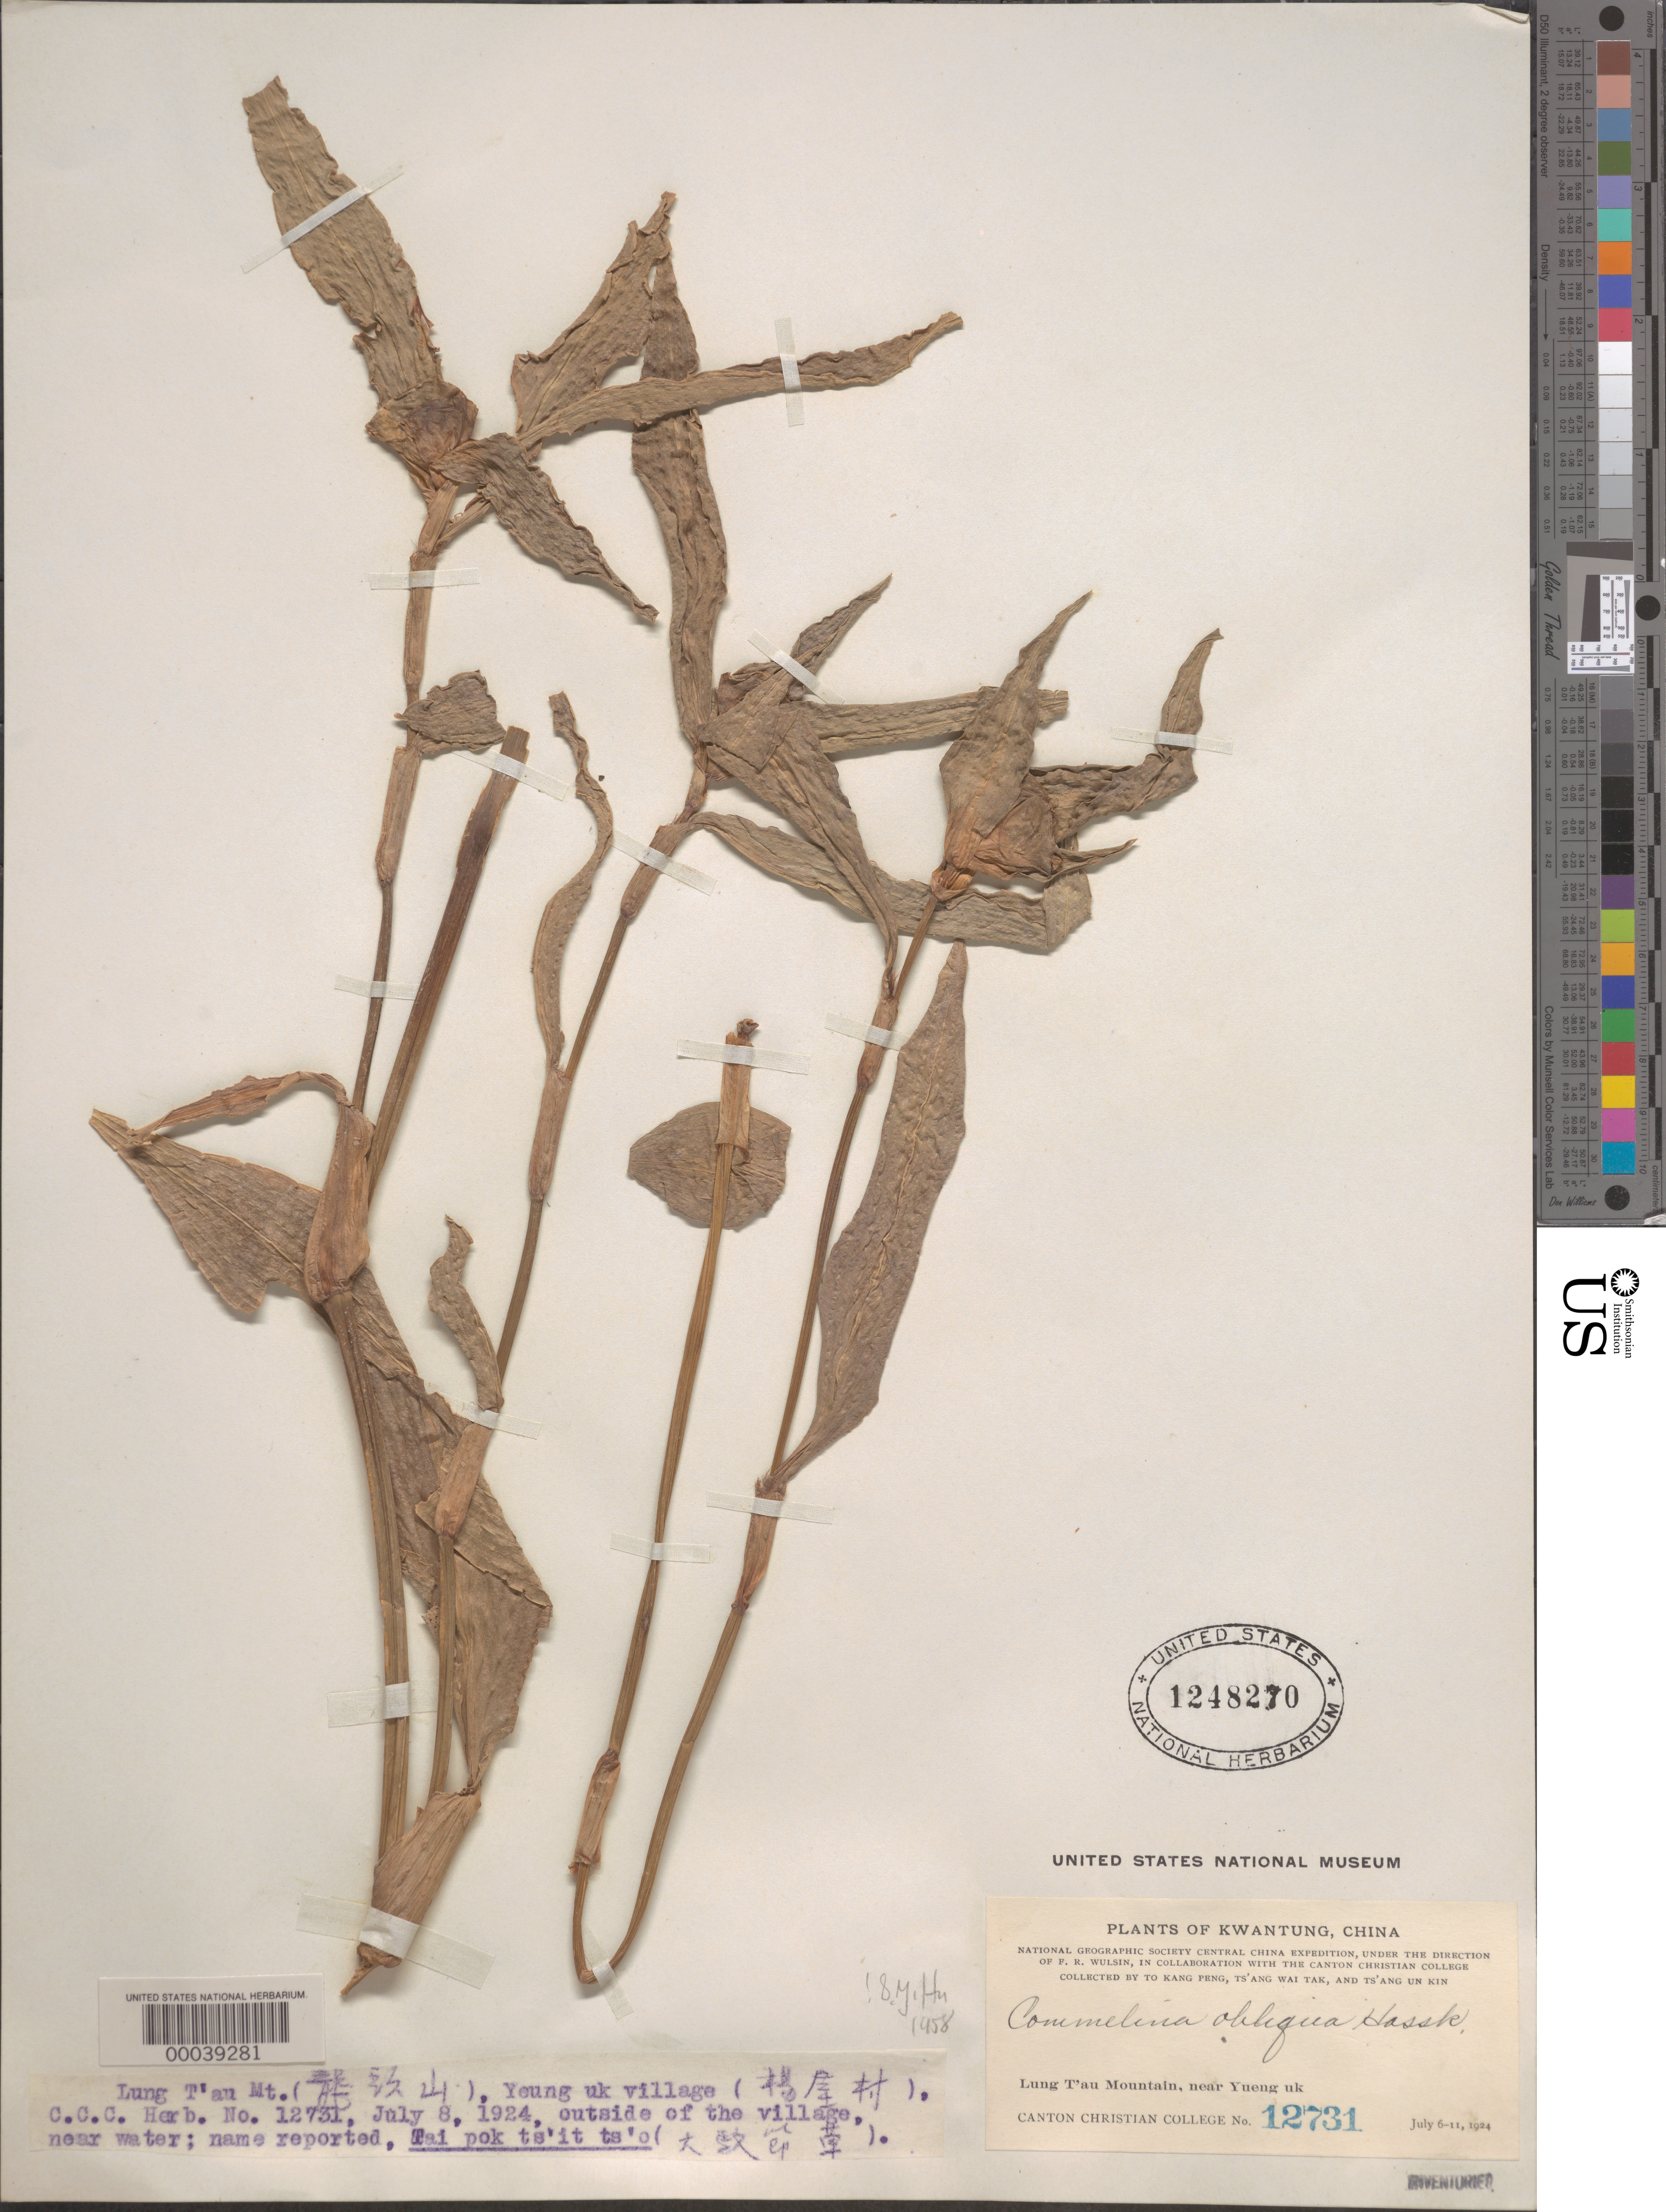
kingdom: Plantae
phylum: Tracheophyta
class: Liliopsida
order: Commelinales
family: Commelinaceae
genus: Commelina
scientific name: Commelina paludosa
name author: Blume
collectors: T. K. Peng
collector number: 12731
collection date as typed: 06 Jul 1924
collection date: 1924-07-06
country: China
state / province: Guangdong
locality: Lung t'au mountain, near yueng uk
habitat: Moist soil, near water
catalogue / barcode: US 1248270